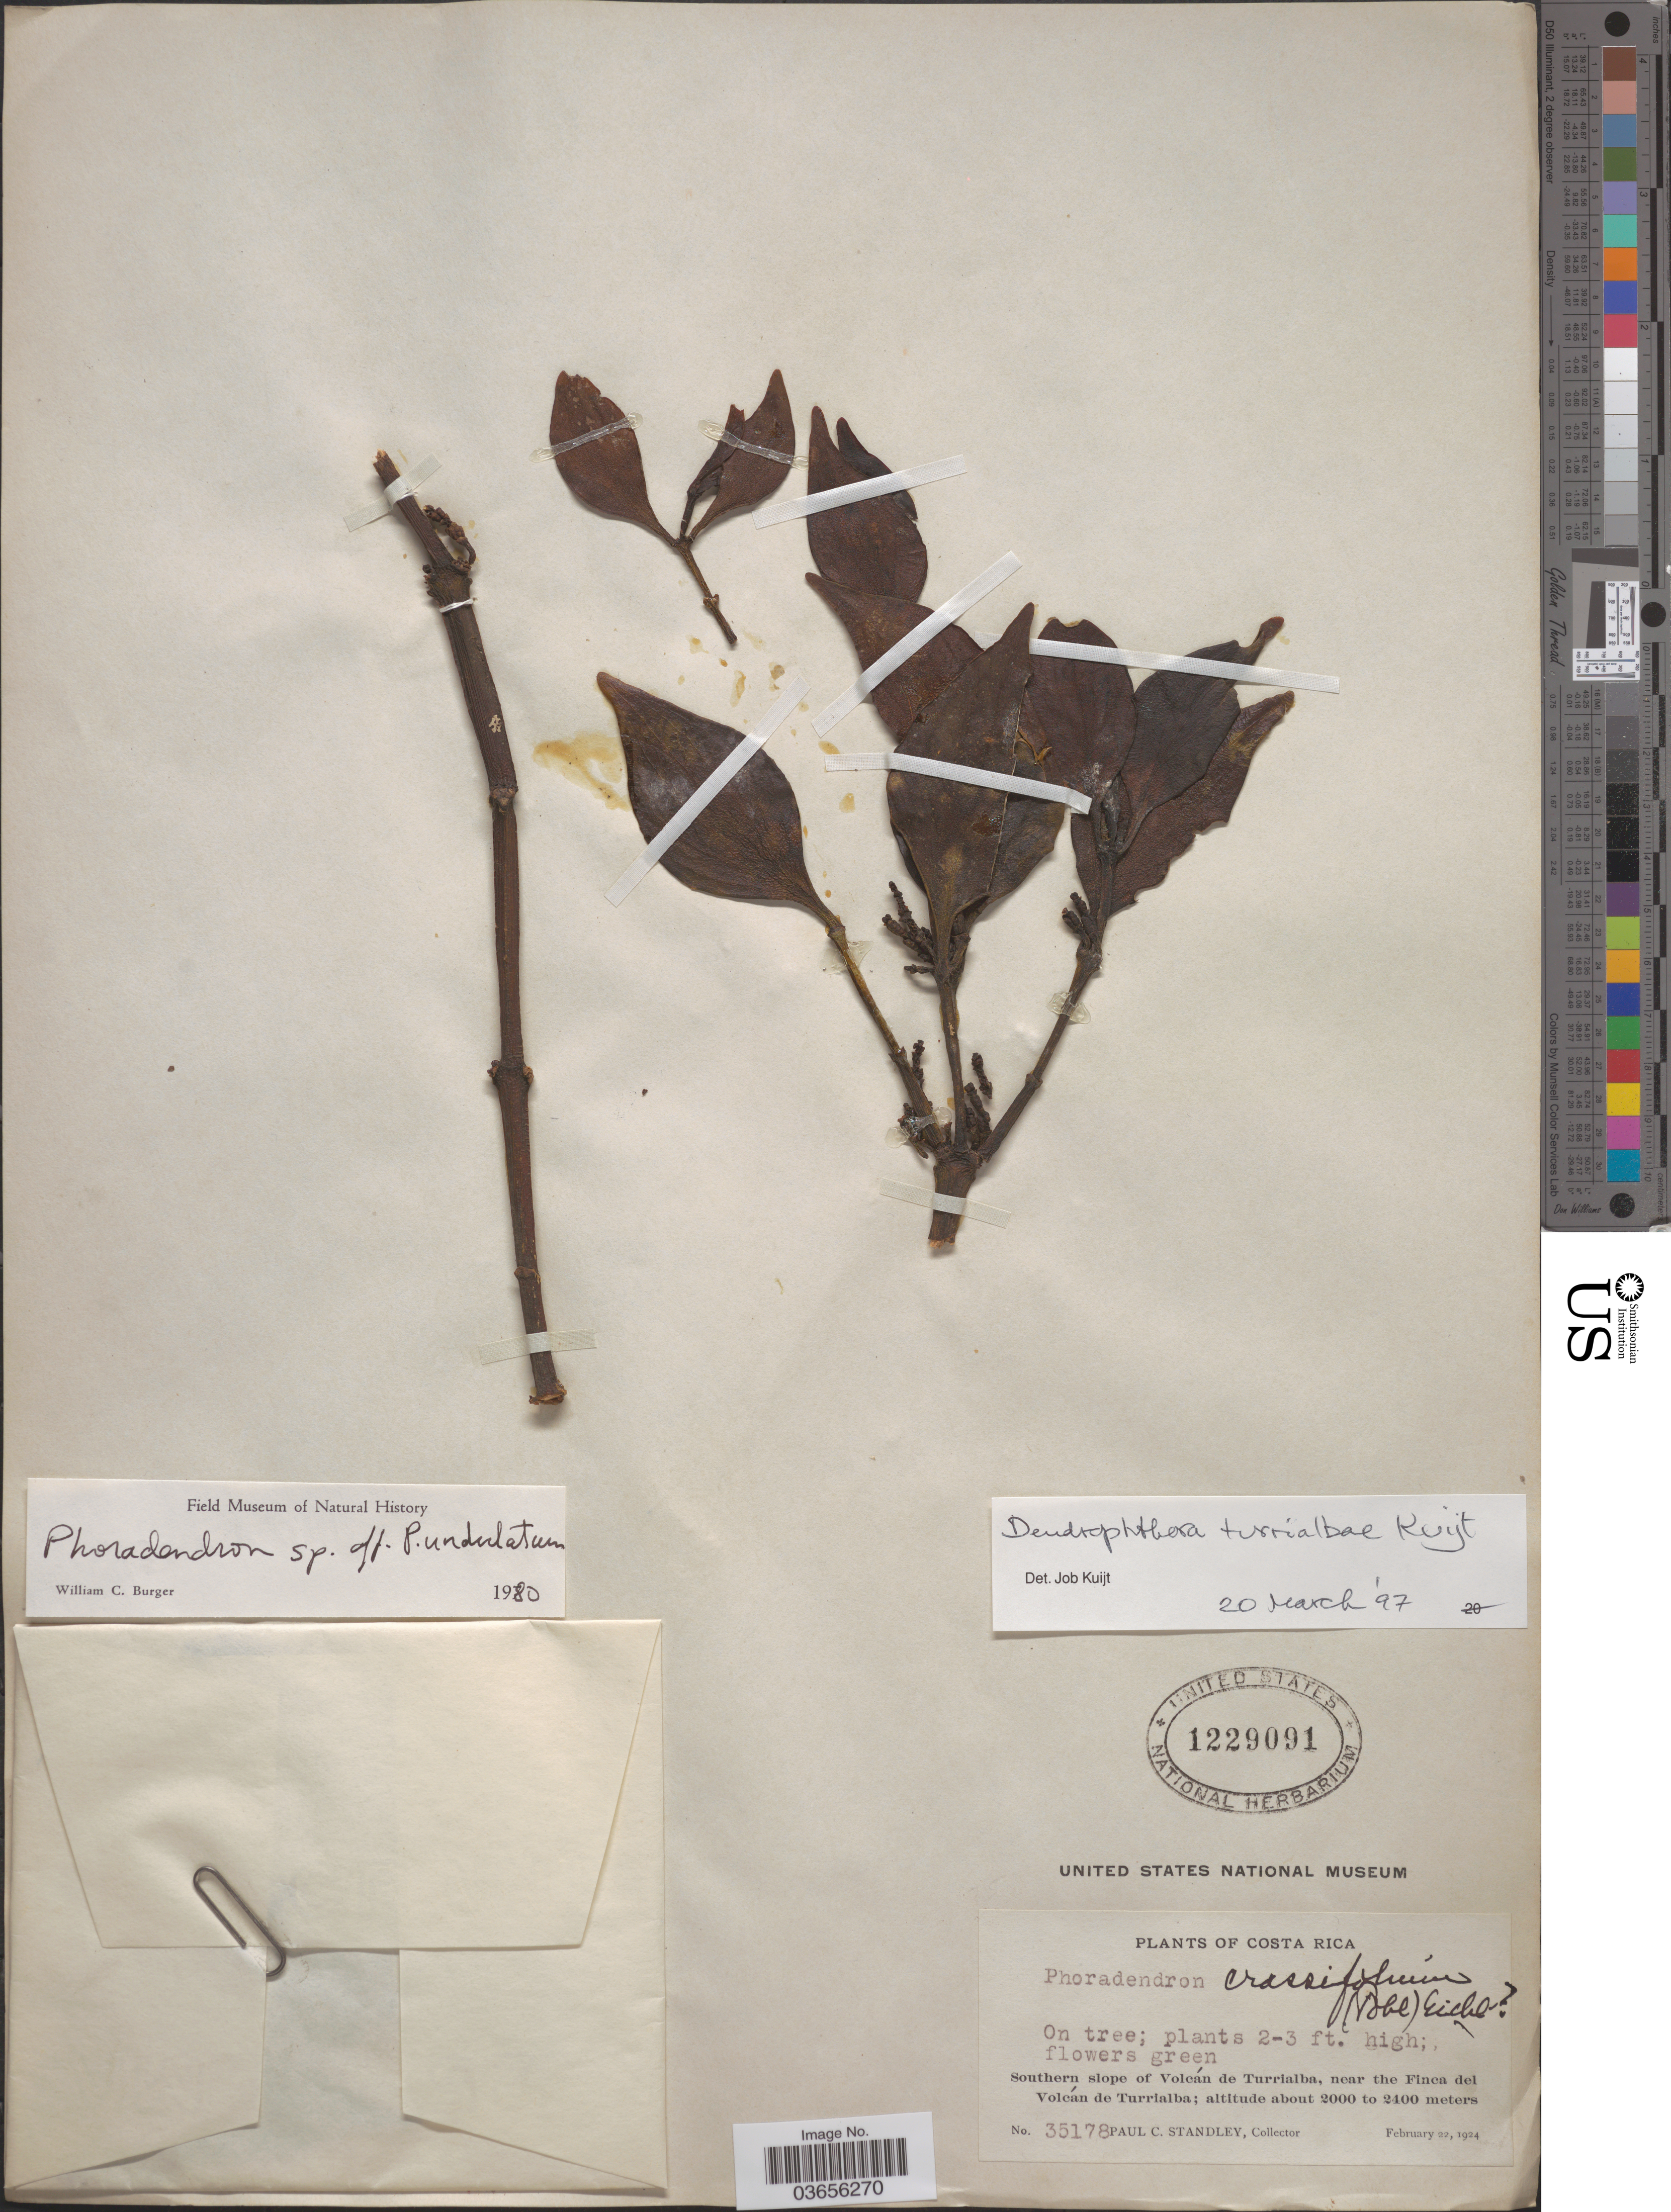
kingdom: Plantae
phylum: Tracheophyta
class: Magnoliopsida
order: Santalales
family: Viscaceae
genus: Dendrophthora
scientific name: Dendrophthora turrialbae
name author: Kuijt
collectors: P. C. Standley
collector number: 35178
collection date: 1924-02-22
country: Costa Rica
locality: Southern slope of Volcán de Turrialba, near the Finca del Volcán de Turrialba.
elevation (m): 2000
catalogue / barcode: US 1229091